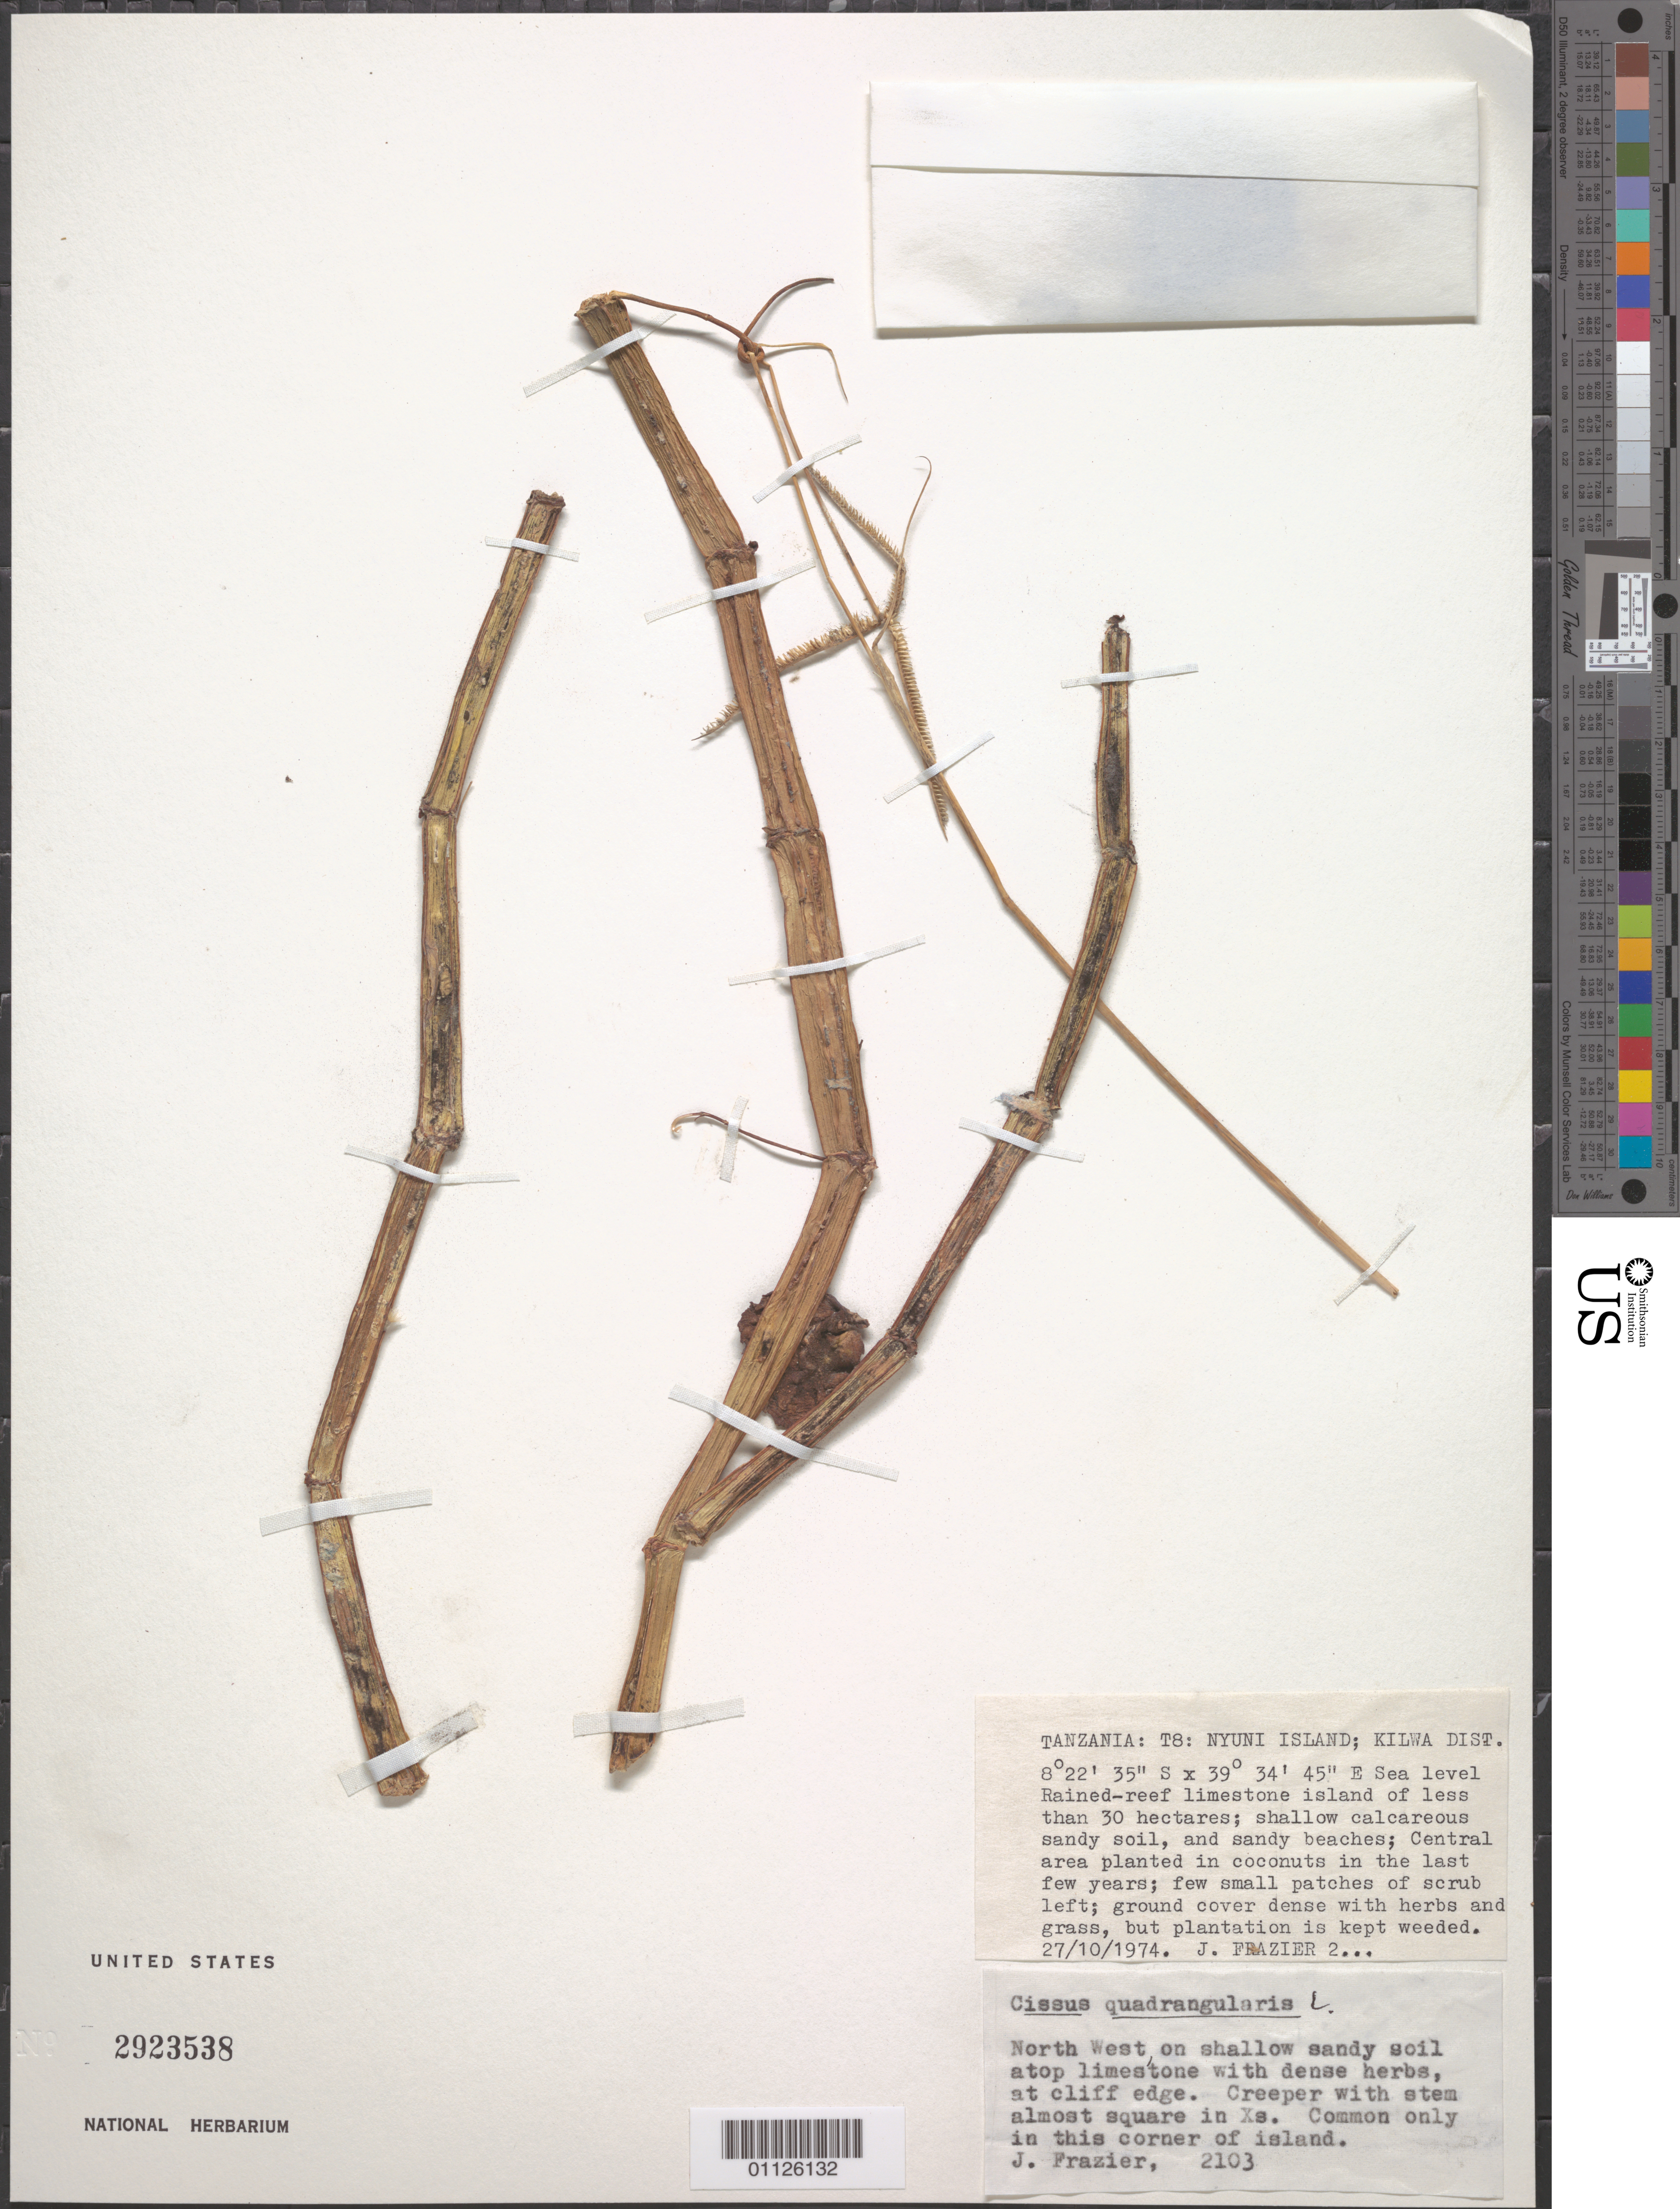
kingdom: Plantae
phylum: Tracheophyta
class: Magnoliopsida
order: Vitales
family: Vitaceae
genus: Cissus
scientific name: Cissus quadrangularis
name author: L.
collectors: J. Frazier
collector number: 2103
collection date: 1974-10-27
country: Tanzania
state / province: Lindi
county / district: Kilwa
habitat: On shallow sandy soil a top limestone with dense herbs, at cliff edge.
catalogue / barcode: US 2923538